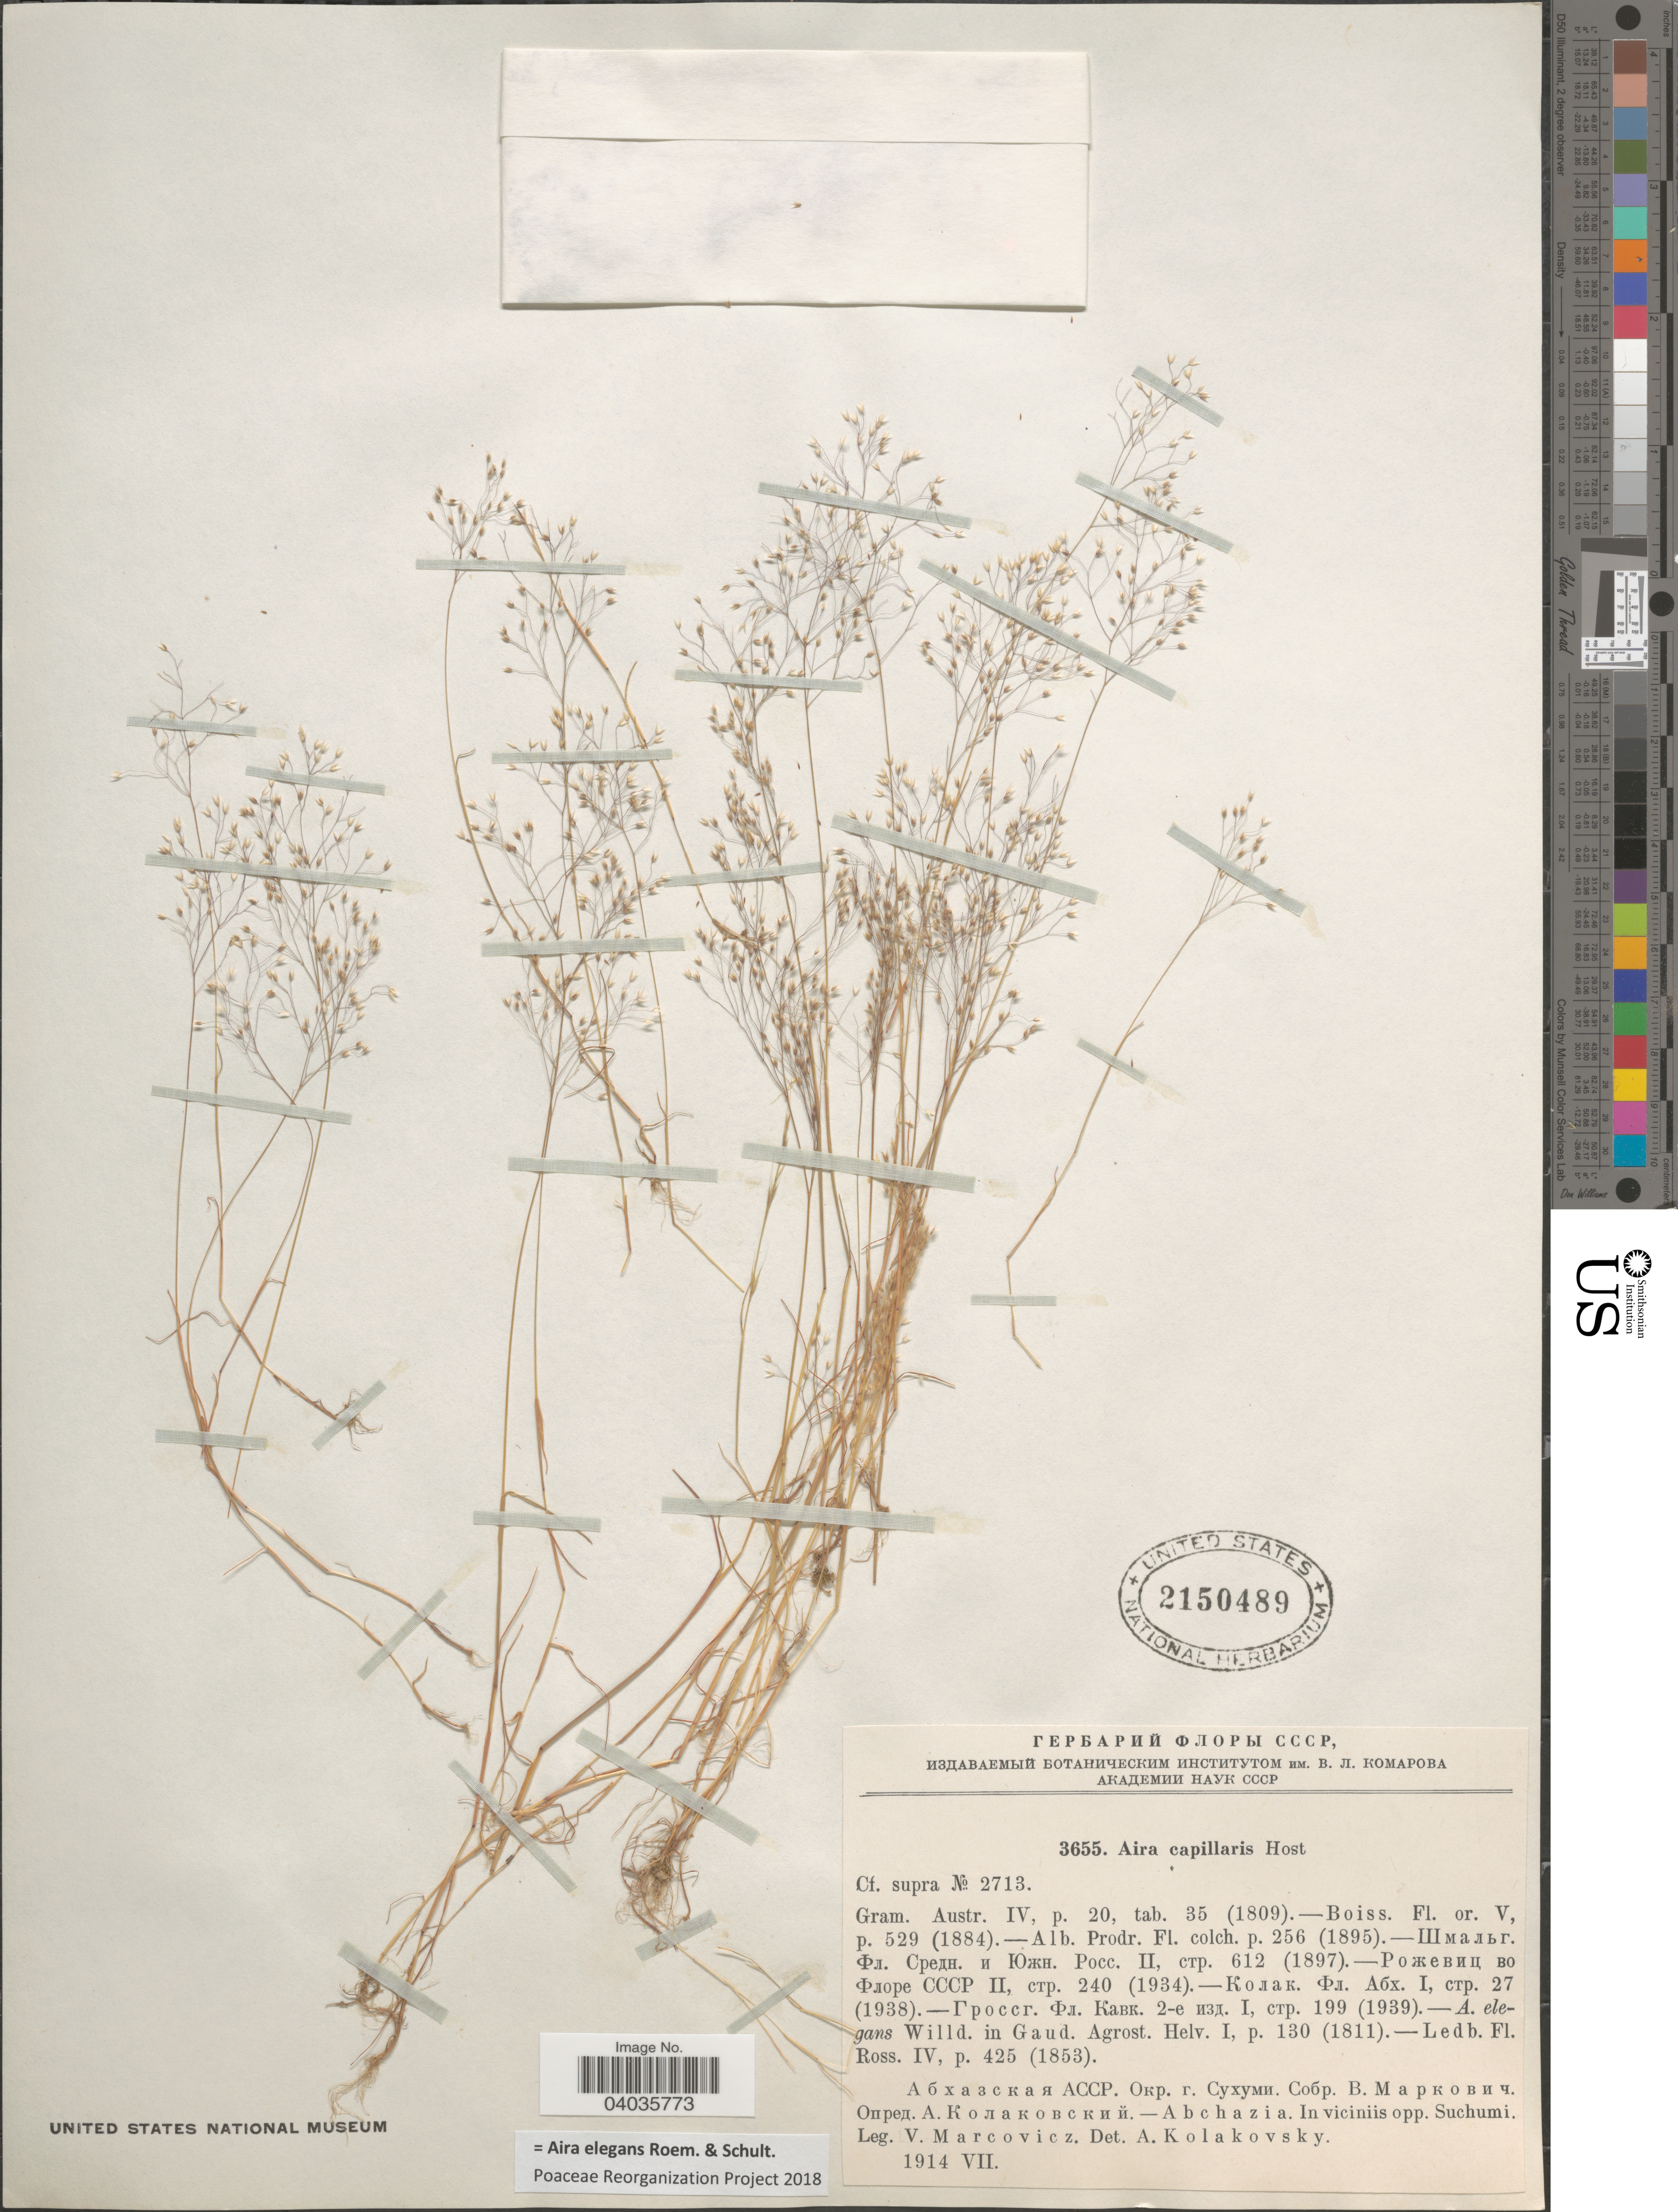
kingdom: Plantae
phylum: Tracheophyta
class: Liliopsida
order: Poales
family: Poaceae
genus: Aira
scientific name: Aira elegans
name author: L.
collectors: V. Marcovicz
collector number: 3655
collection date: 1914-07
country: Georgia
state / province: Abkhazia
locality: Abchazia. In viciniis opp. Suchumi.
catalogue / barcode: US 2150489